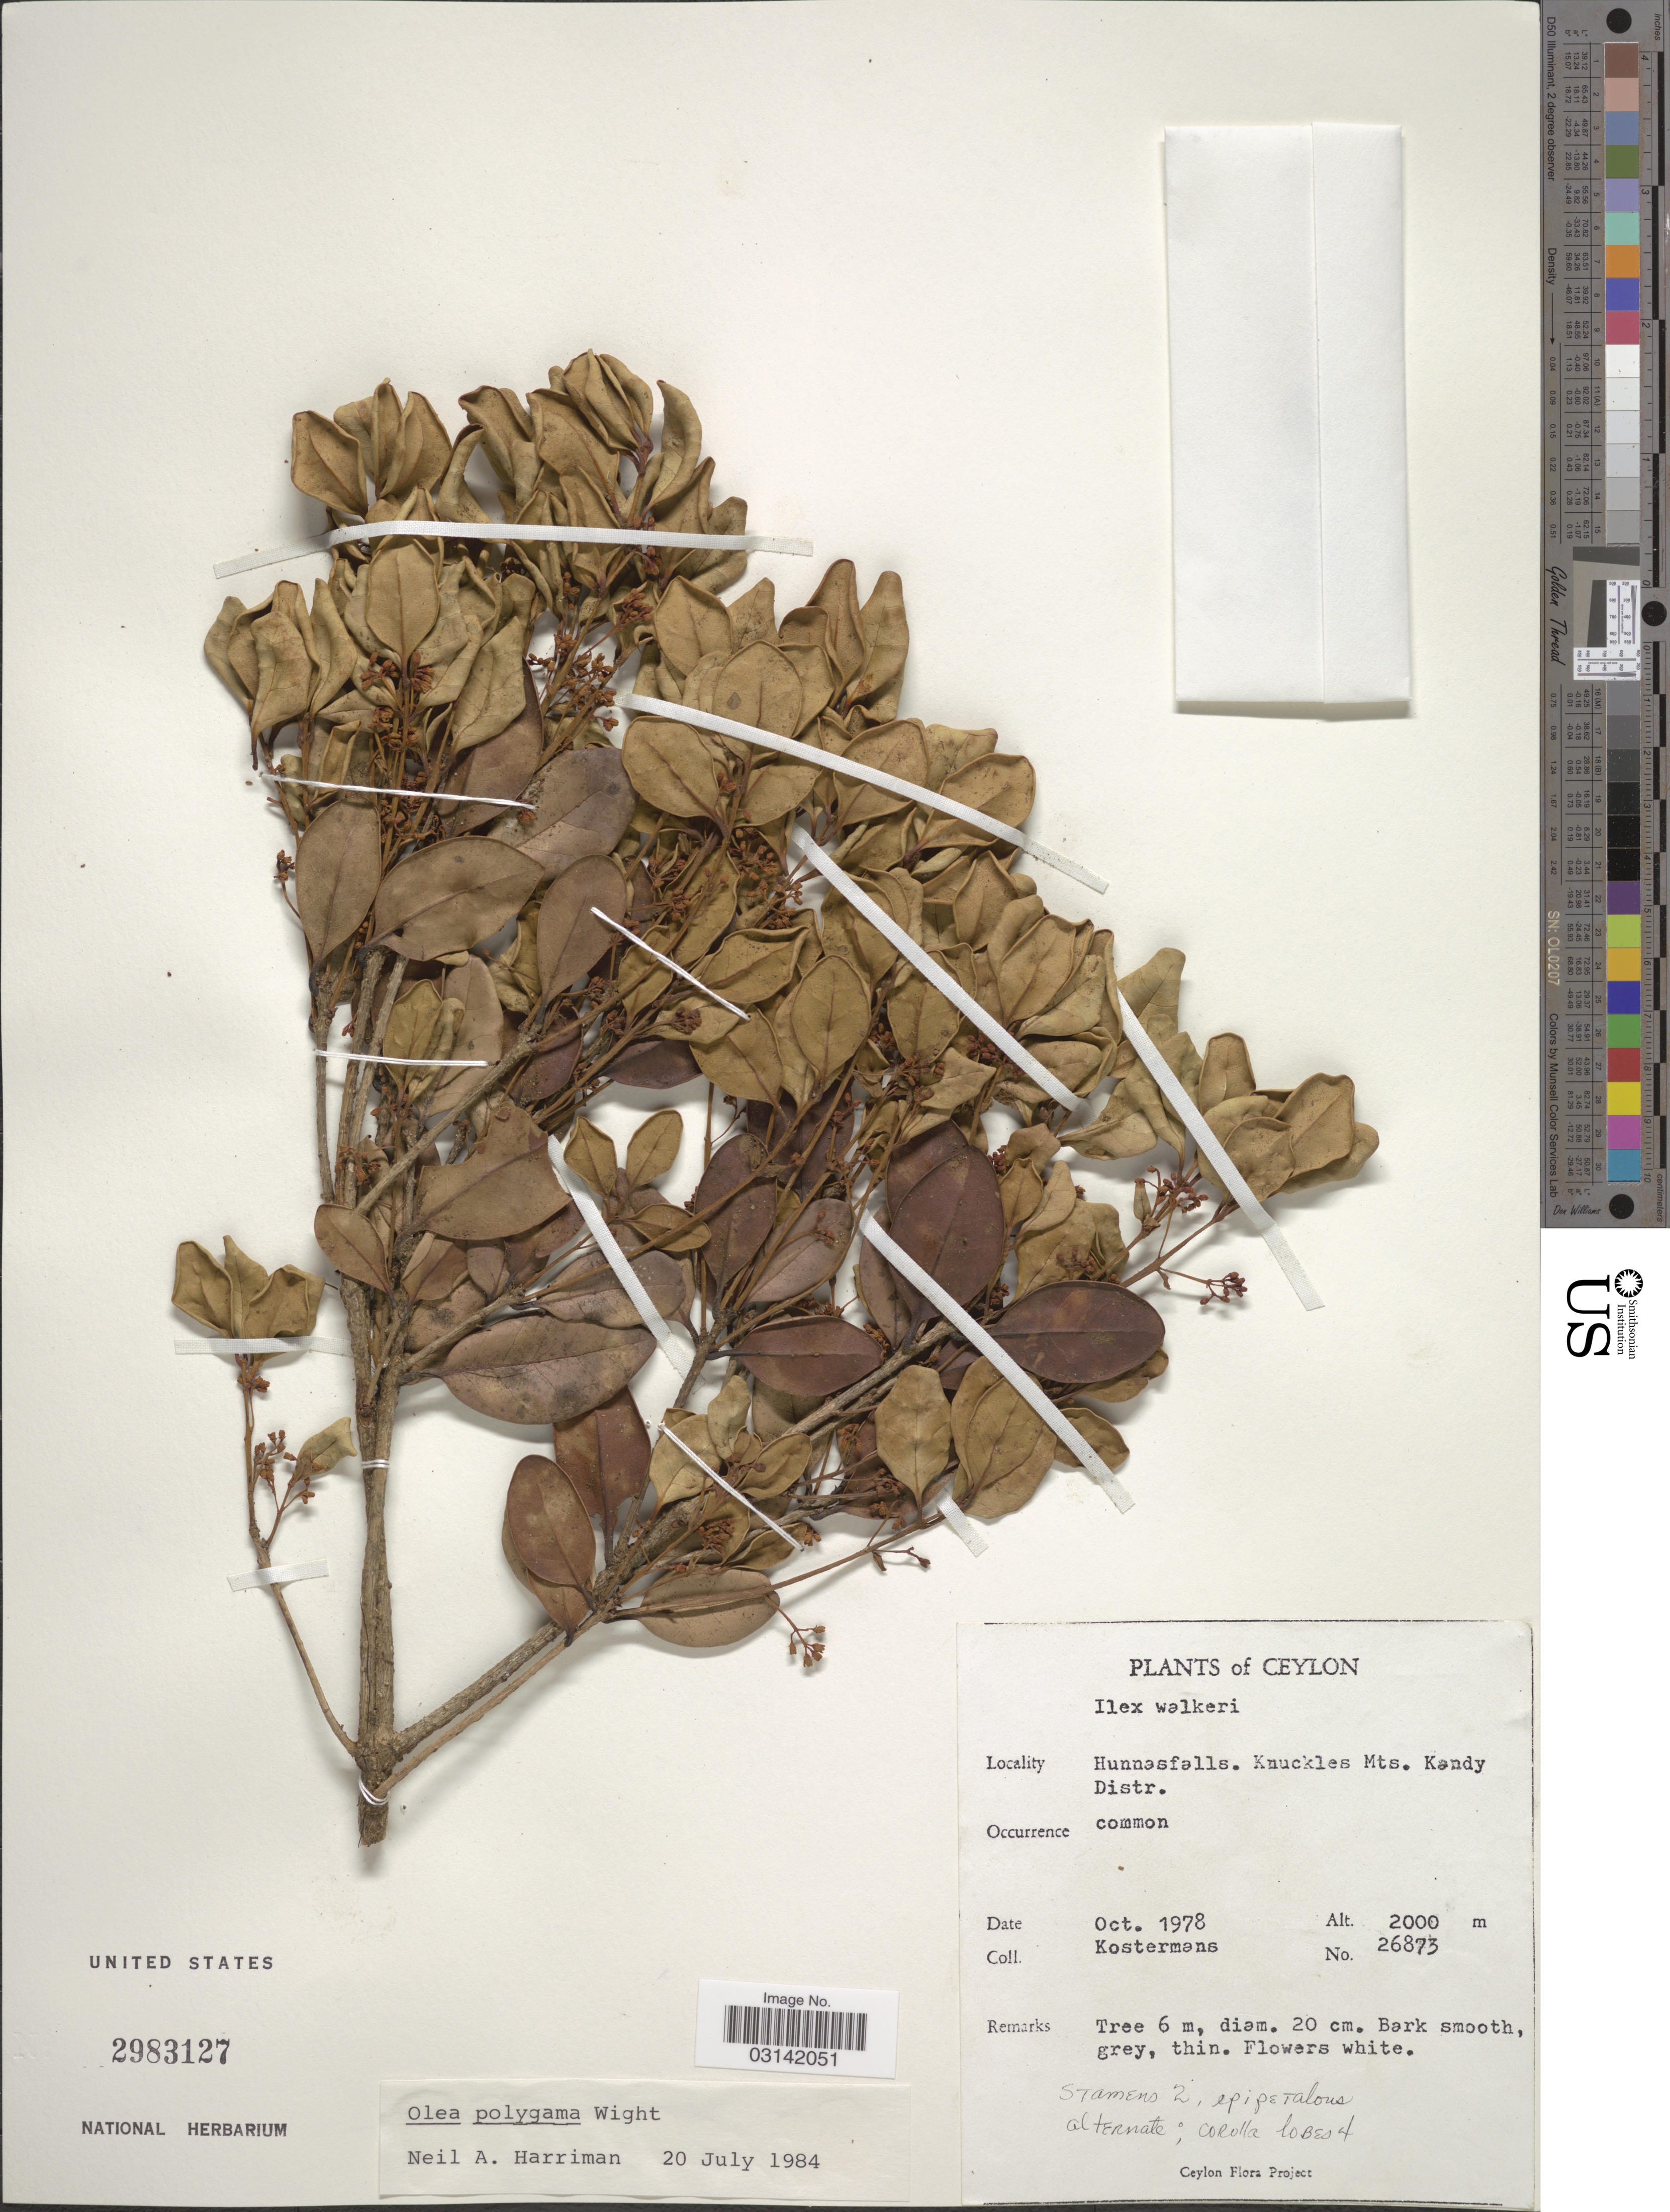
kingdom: Plantae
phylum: Tracheophyta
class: Magnoliopsida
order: Lamiales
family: Oleaceae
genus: Tetrapilus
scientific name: Tetrapilus polygamus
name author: (Wight) L.A.S. Johnson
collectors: Kostermans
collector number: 26873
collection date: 1978-10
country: Sri Lanka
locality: Ceylon, Hunnasfalls. Knuckles Mts. Kandy Distr.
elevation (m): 2000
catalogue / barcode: US 2983127